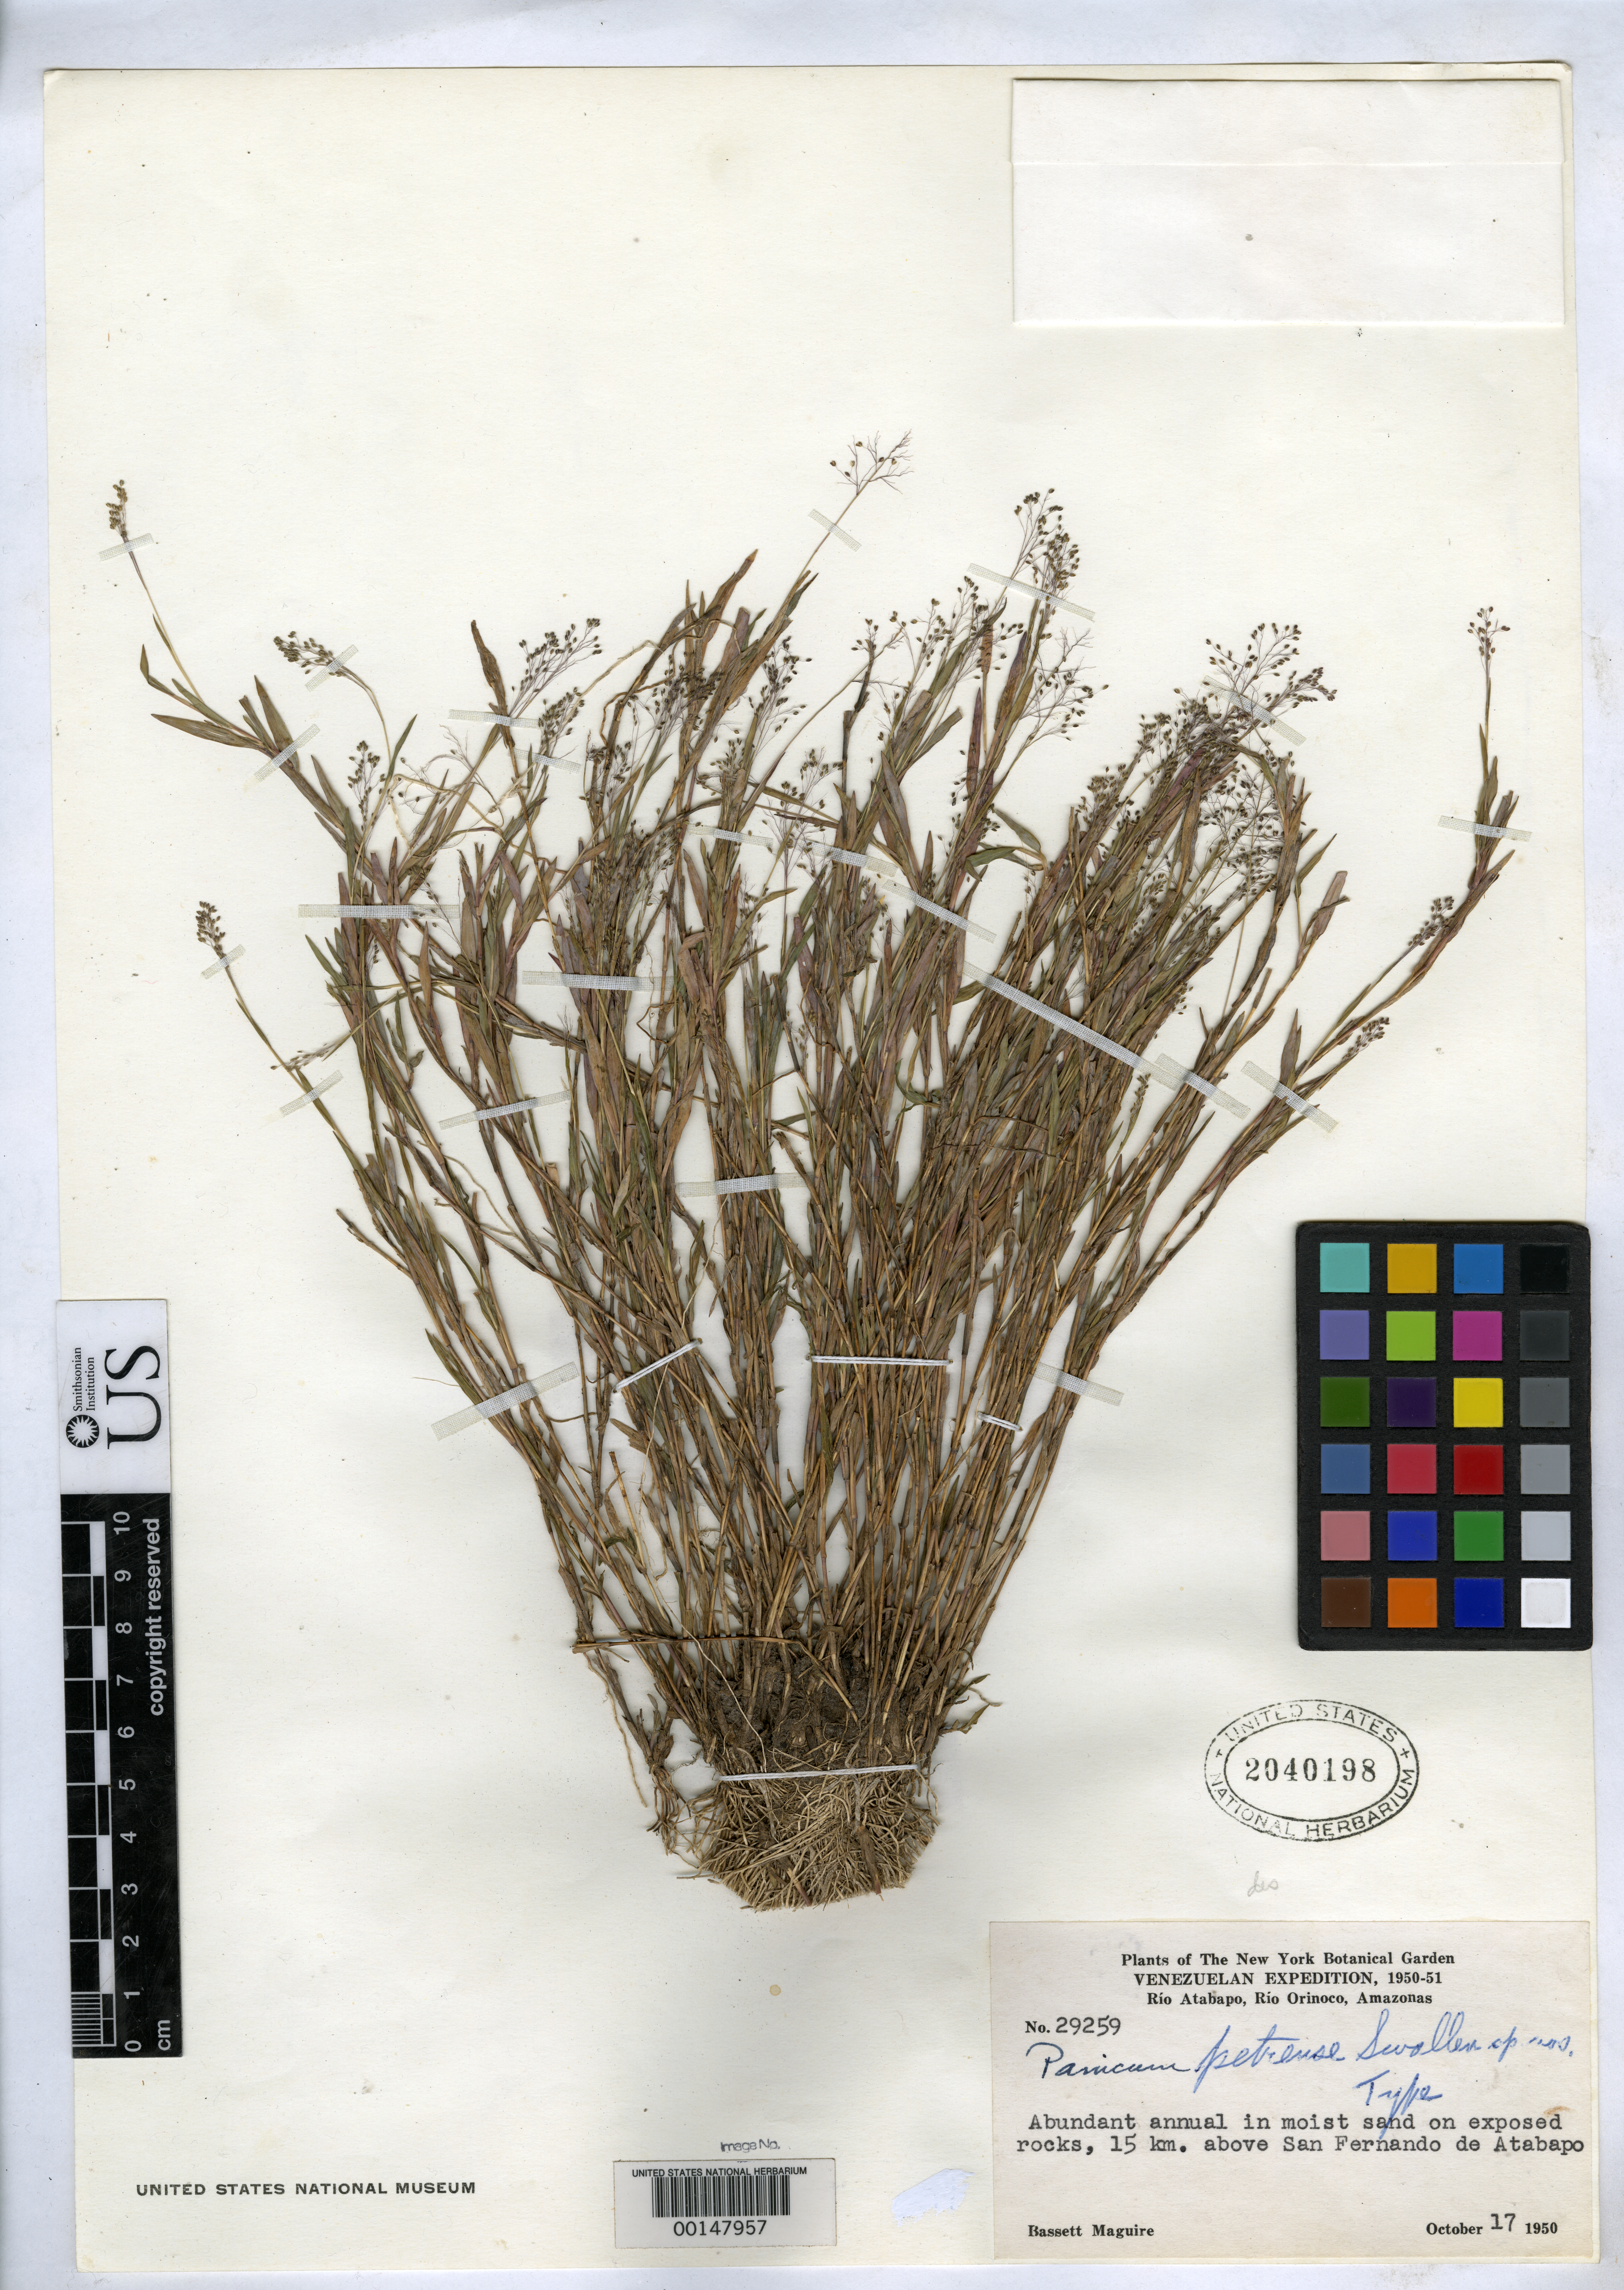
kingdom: Plantae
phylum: Tracheophyta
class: Liliopsida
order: Poales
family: Poaceae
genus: Panicum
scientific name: Panicum petrense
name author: Swallen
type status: Holotype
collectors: B. Maguire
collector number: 29259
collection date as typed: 17 Oct 1950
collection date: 1950-10-17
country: Venezuela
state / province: Amazonas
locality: Rio Atabapo, Rio Orinoco, above San Fernando de Atabapo.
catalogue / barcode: US 2040198